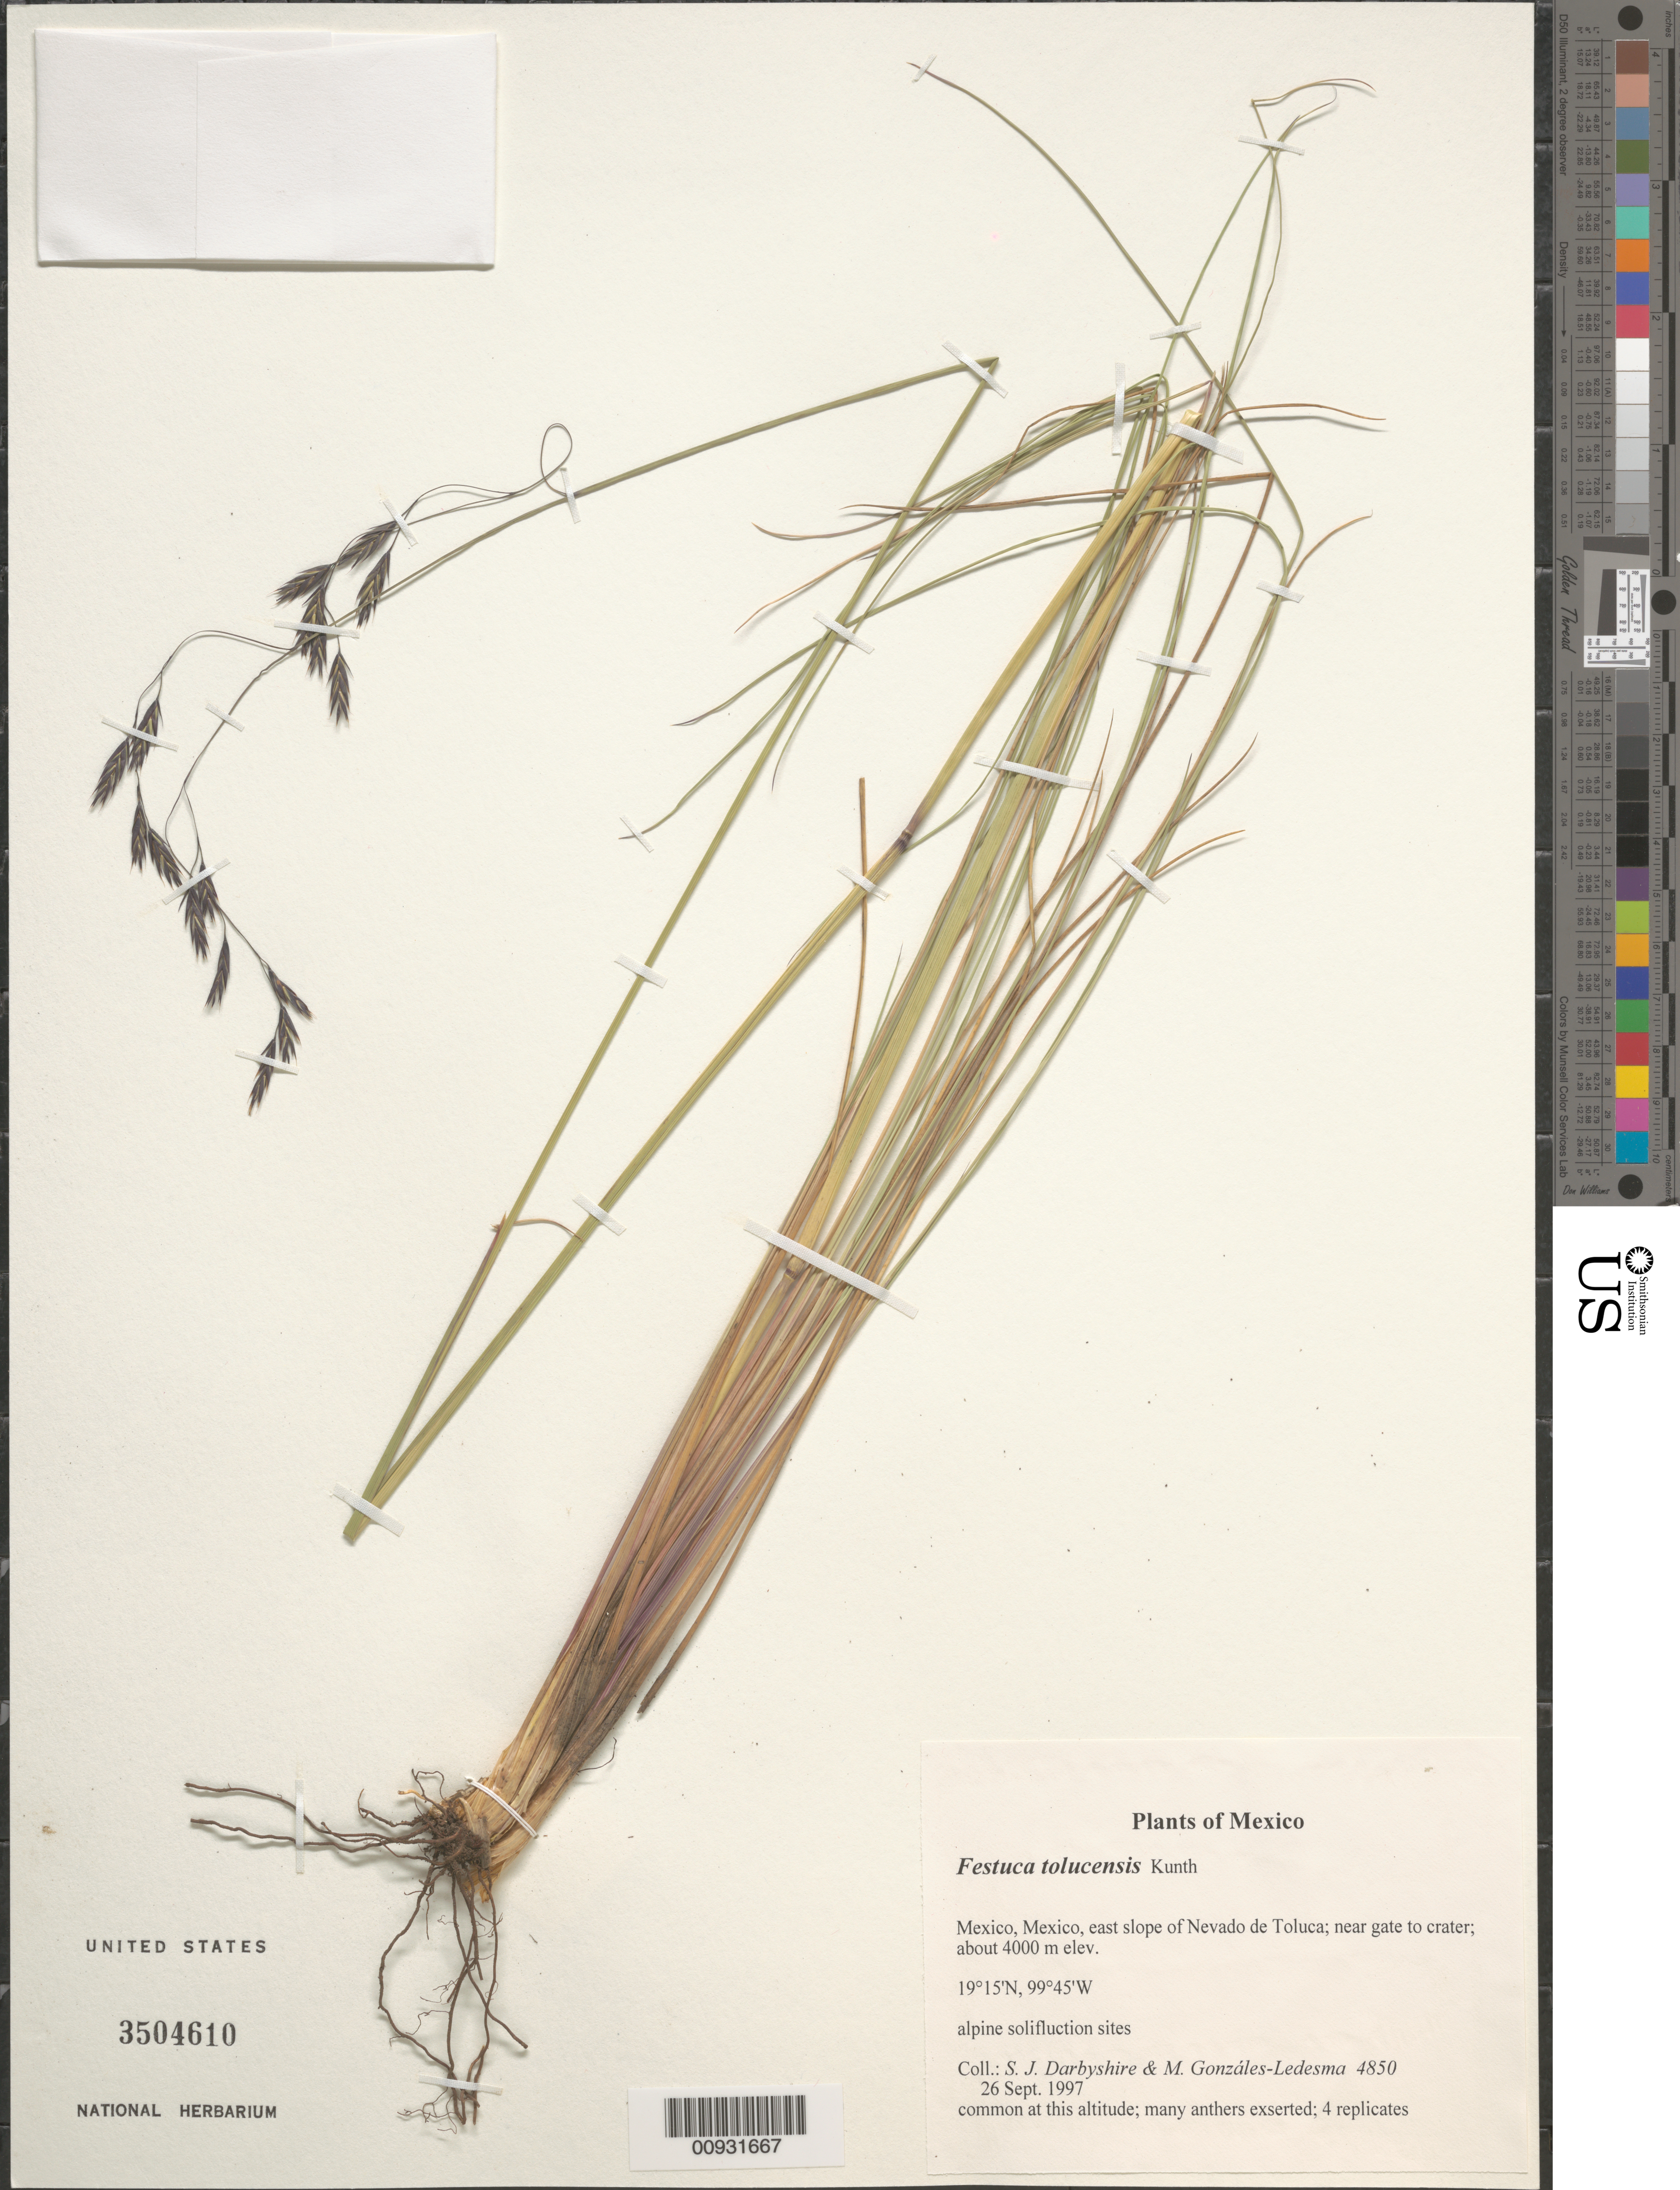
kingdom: Plantae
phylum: Tracheophyta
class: Liliopsida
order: Poales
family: Poaceae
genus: Festuca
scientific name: Festuca tolucensis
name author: Kunth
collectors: S. Darbyshire & M. González-Ledesma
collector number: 4850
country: Mexico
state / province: México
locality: E slope of Nevado de Toluca, near gate to crater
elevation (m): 4000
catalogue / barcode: US 3504610